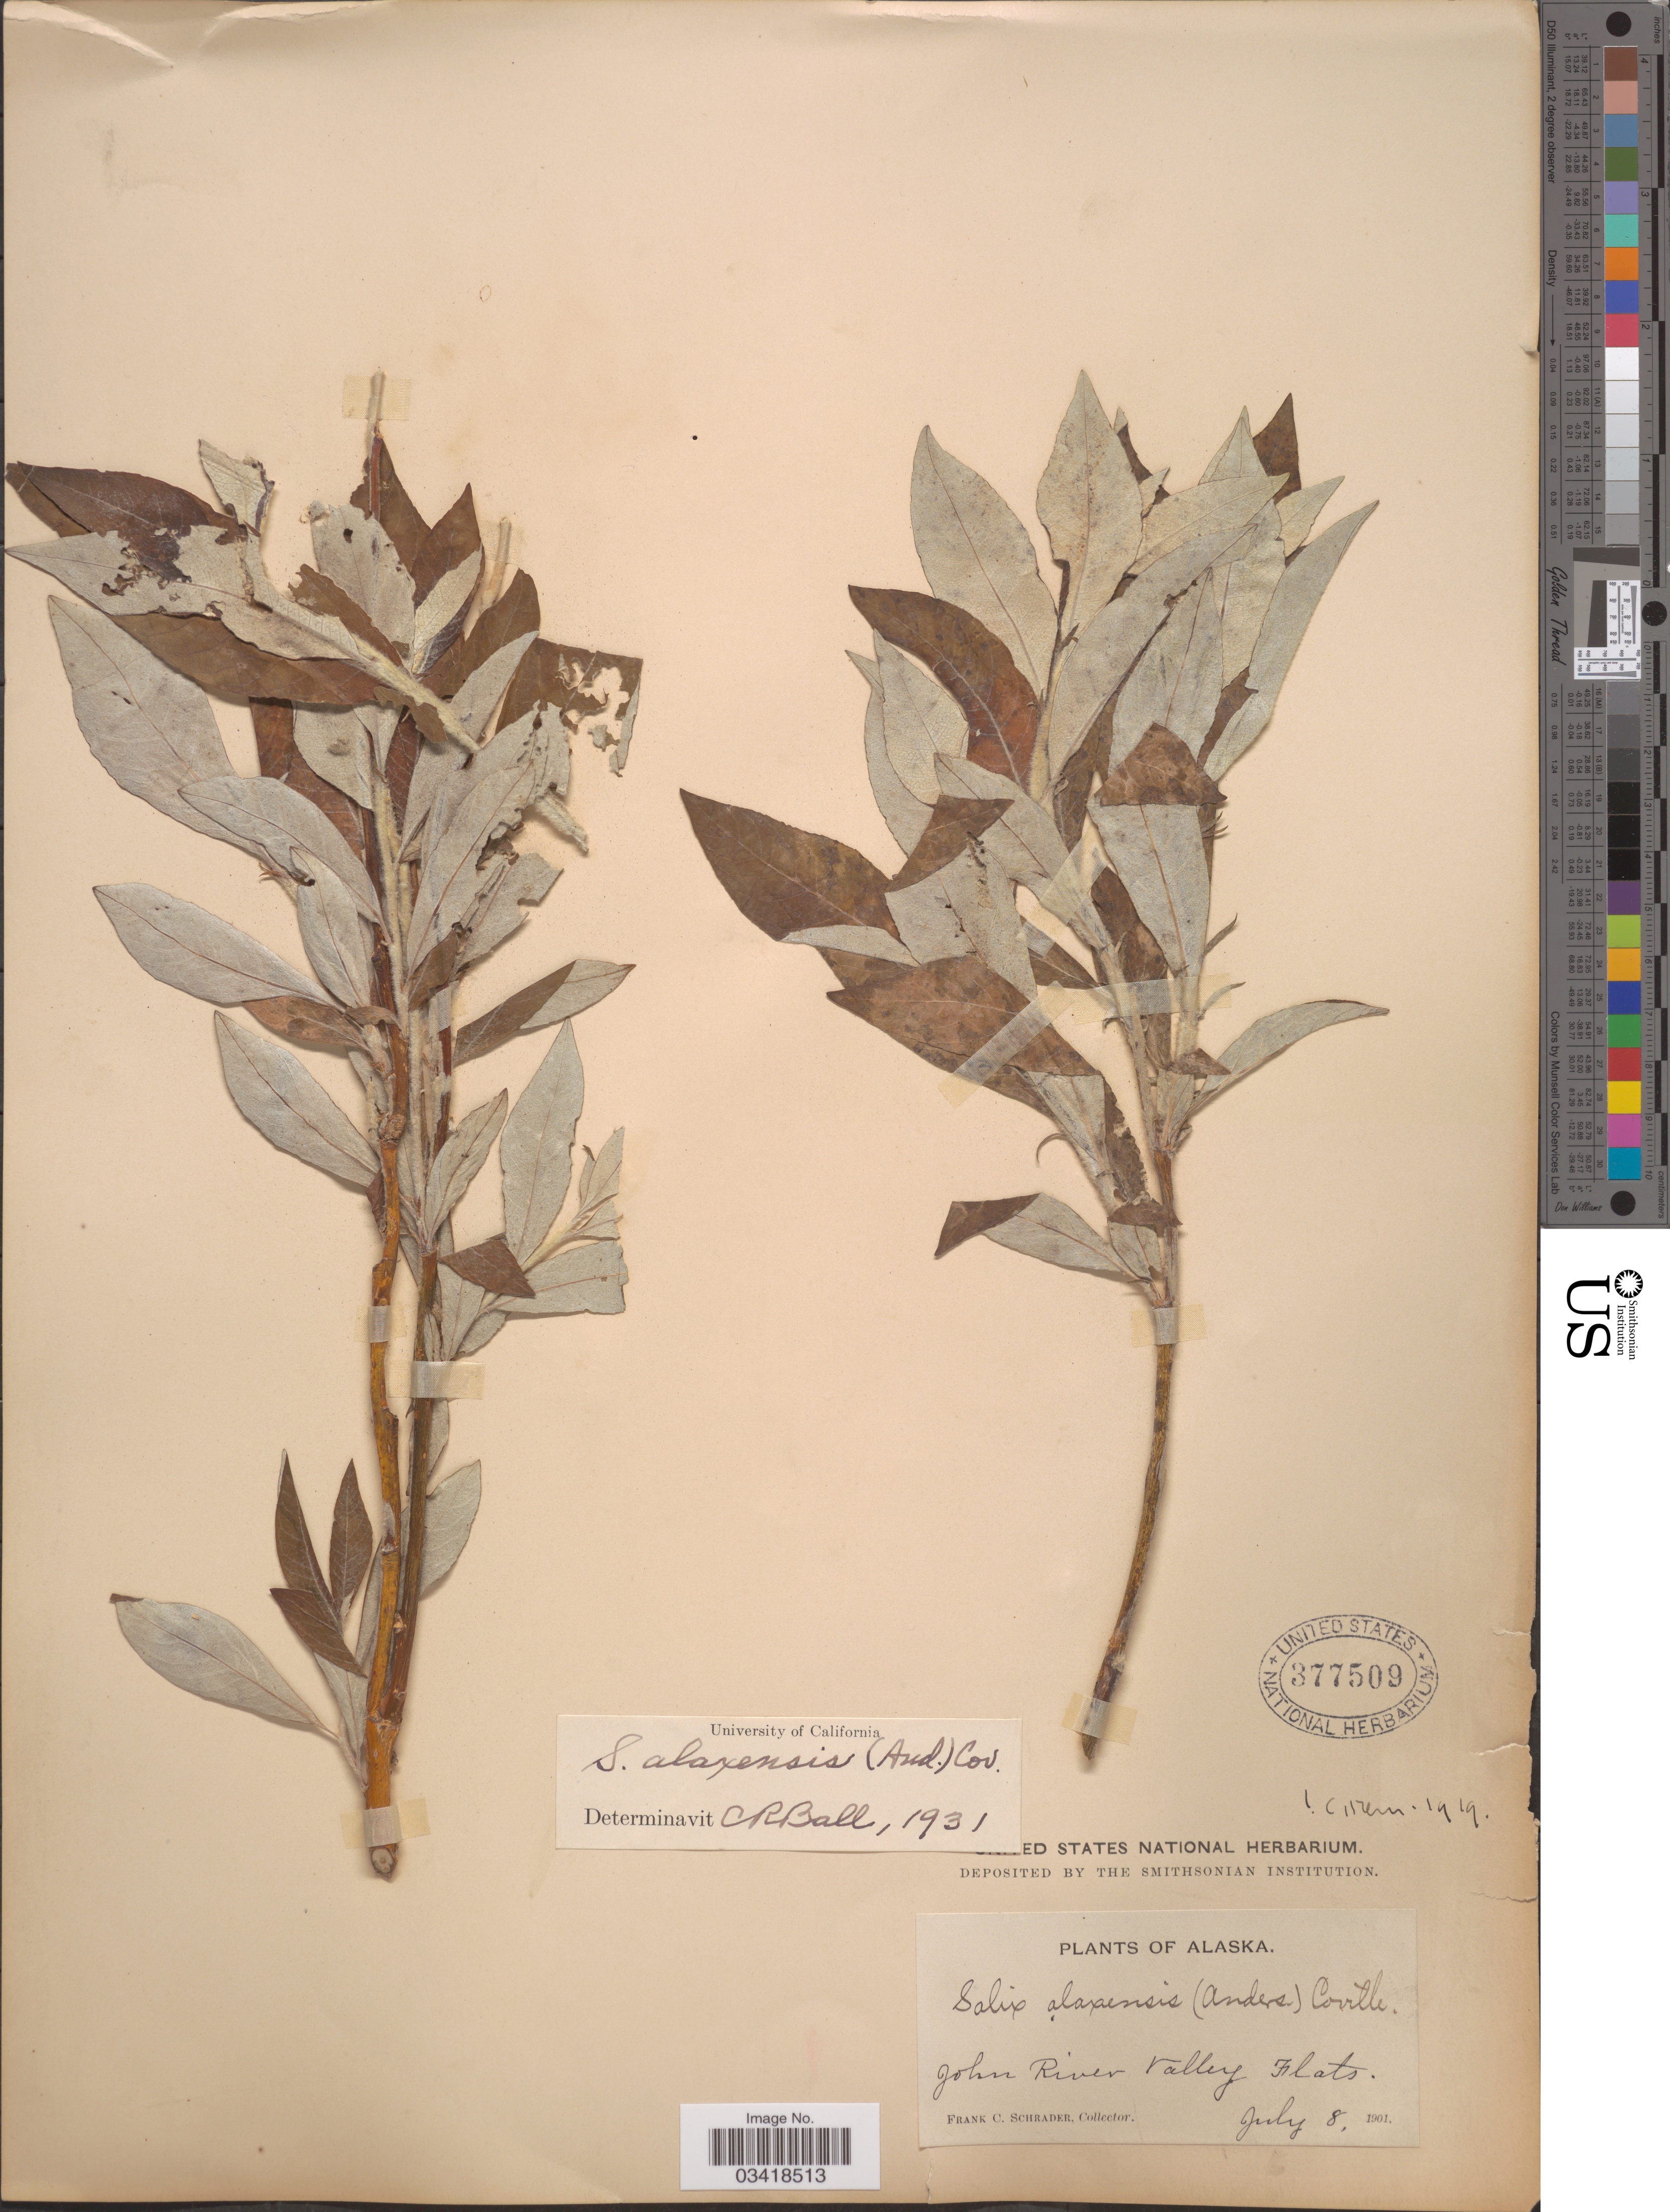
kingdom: Plantae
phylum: Tracheophyta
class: Magnoliopsida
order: Malpighiales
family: Salicaceae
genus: Salix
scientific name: Salix alaxensis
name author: (Andersson) Coville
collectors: F. C. Schrader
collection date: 1901-07-08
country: United States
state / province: Alaska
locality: John River Valley Flats.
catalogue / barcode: US 377509